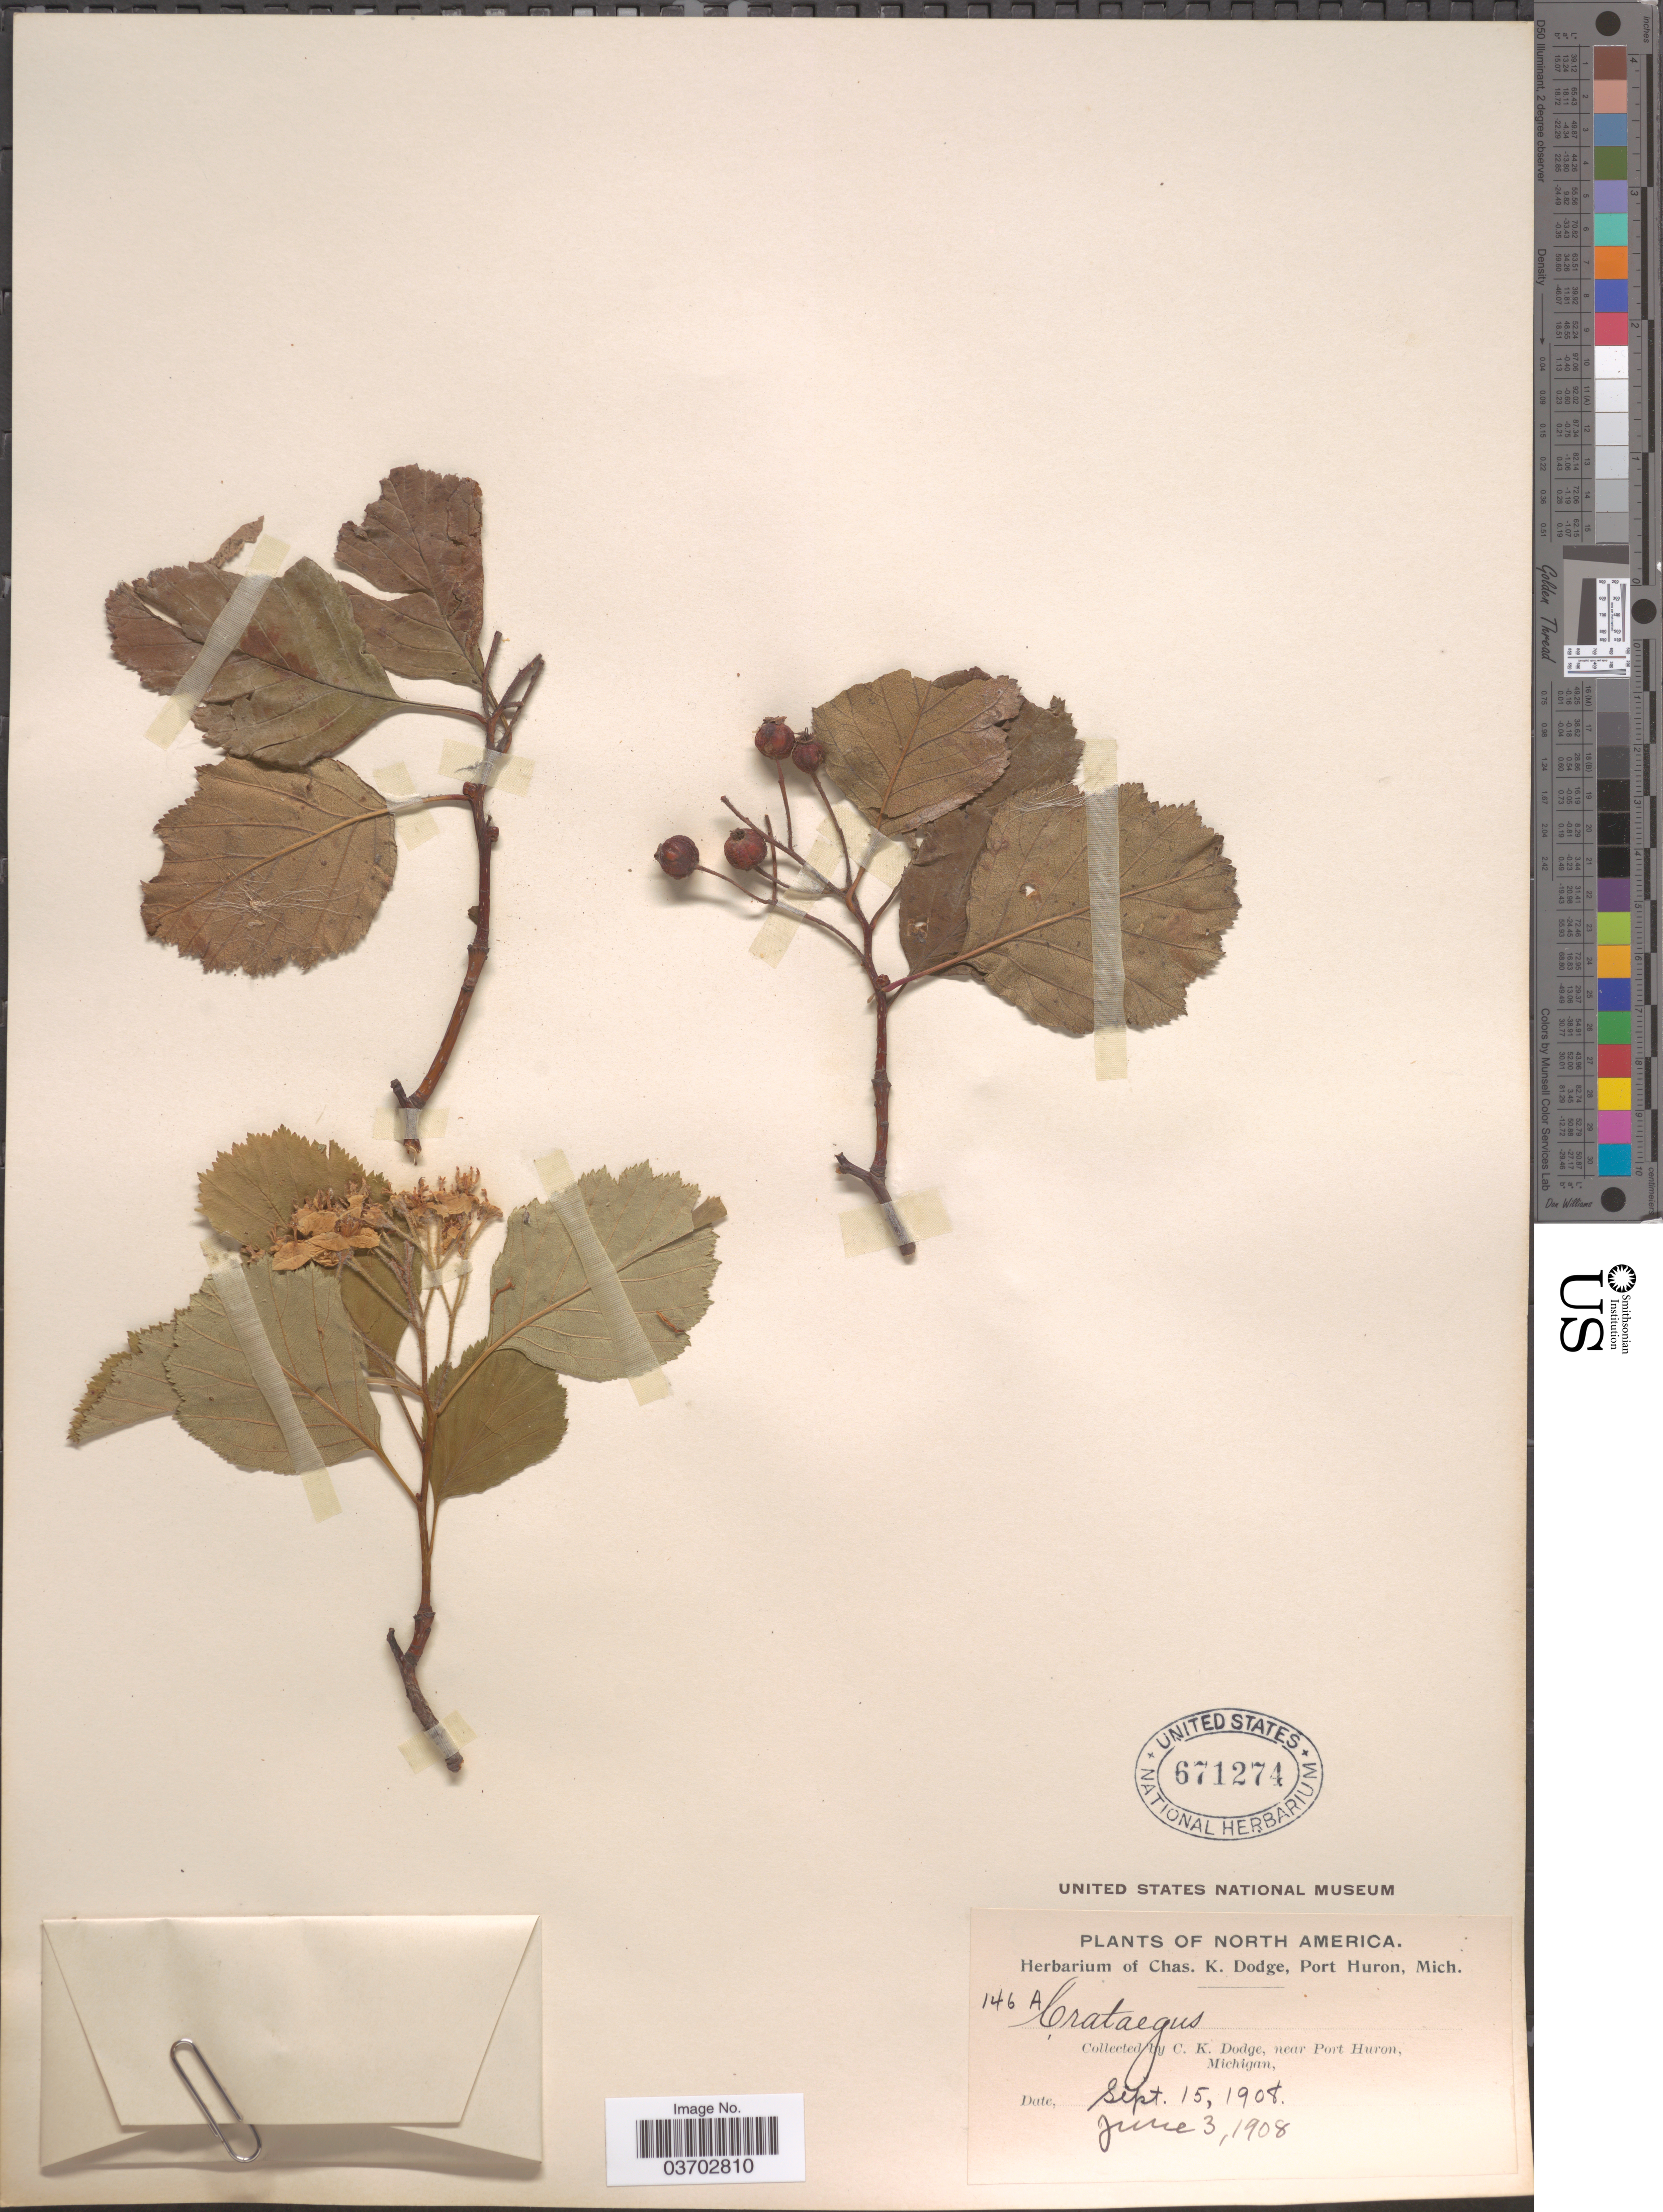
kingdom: Plantae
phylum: Tracheophyta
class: Magnoliopsida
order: Rosales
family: Rosaceae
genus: Crataegus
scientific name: Crataegus sp.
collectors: C. K. Dodge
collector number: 146A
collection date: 1908-06-03/1908-09-15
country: United States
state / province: Michigan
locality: Near Port Huron.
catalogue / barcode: US 671274